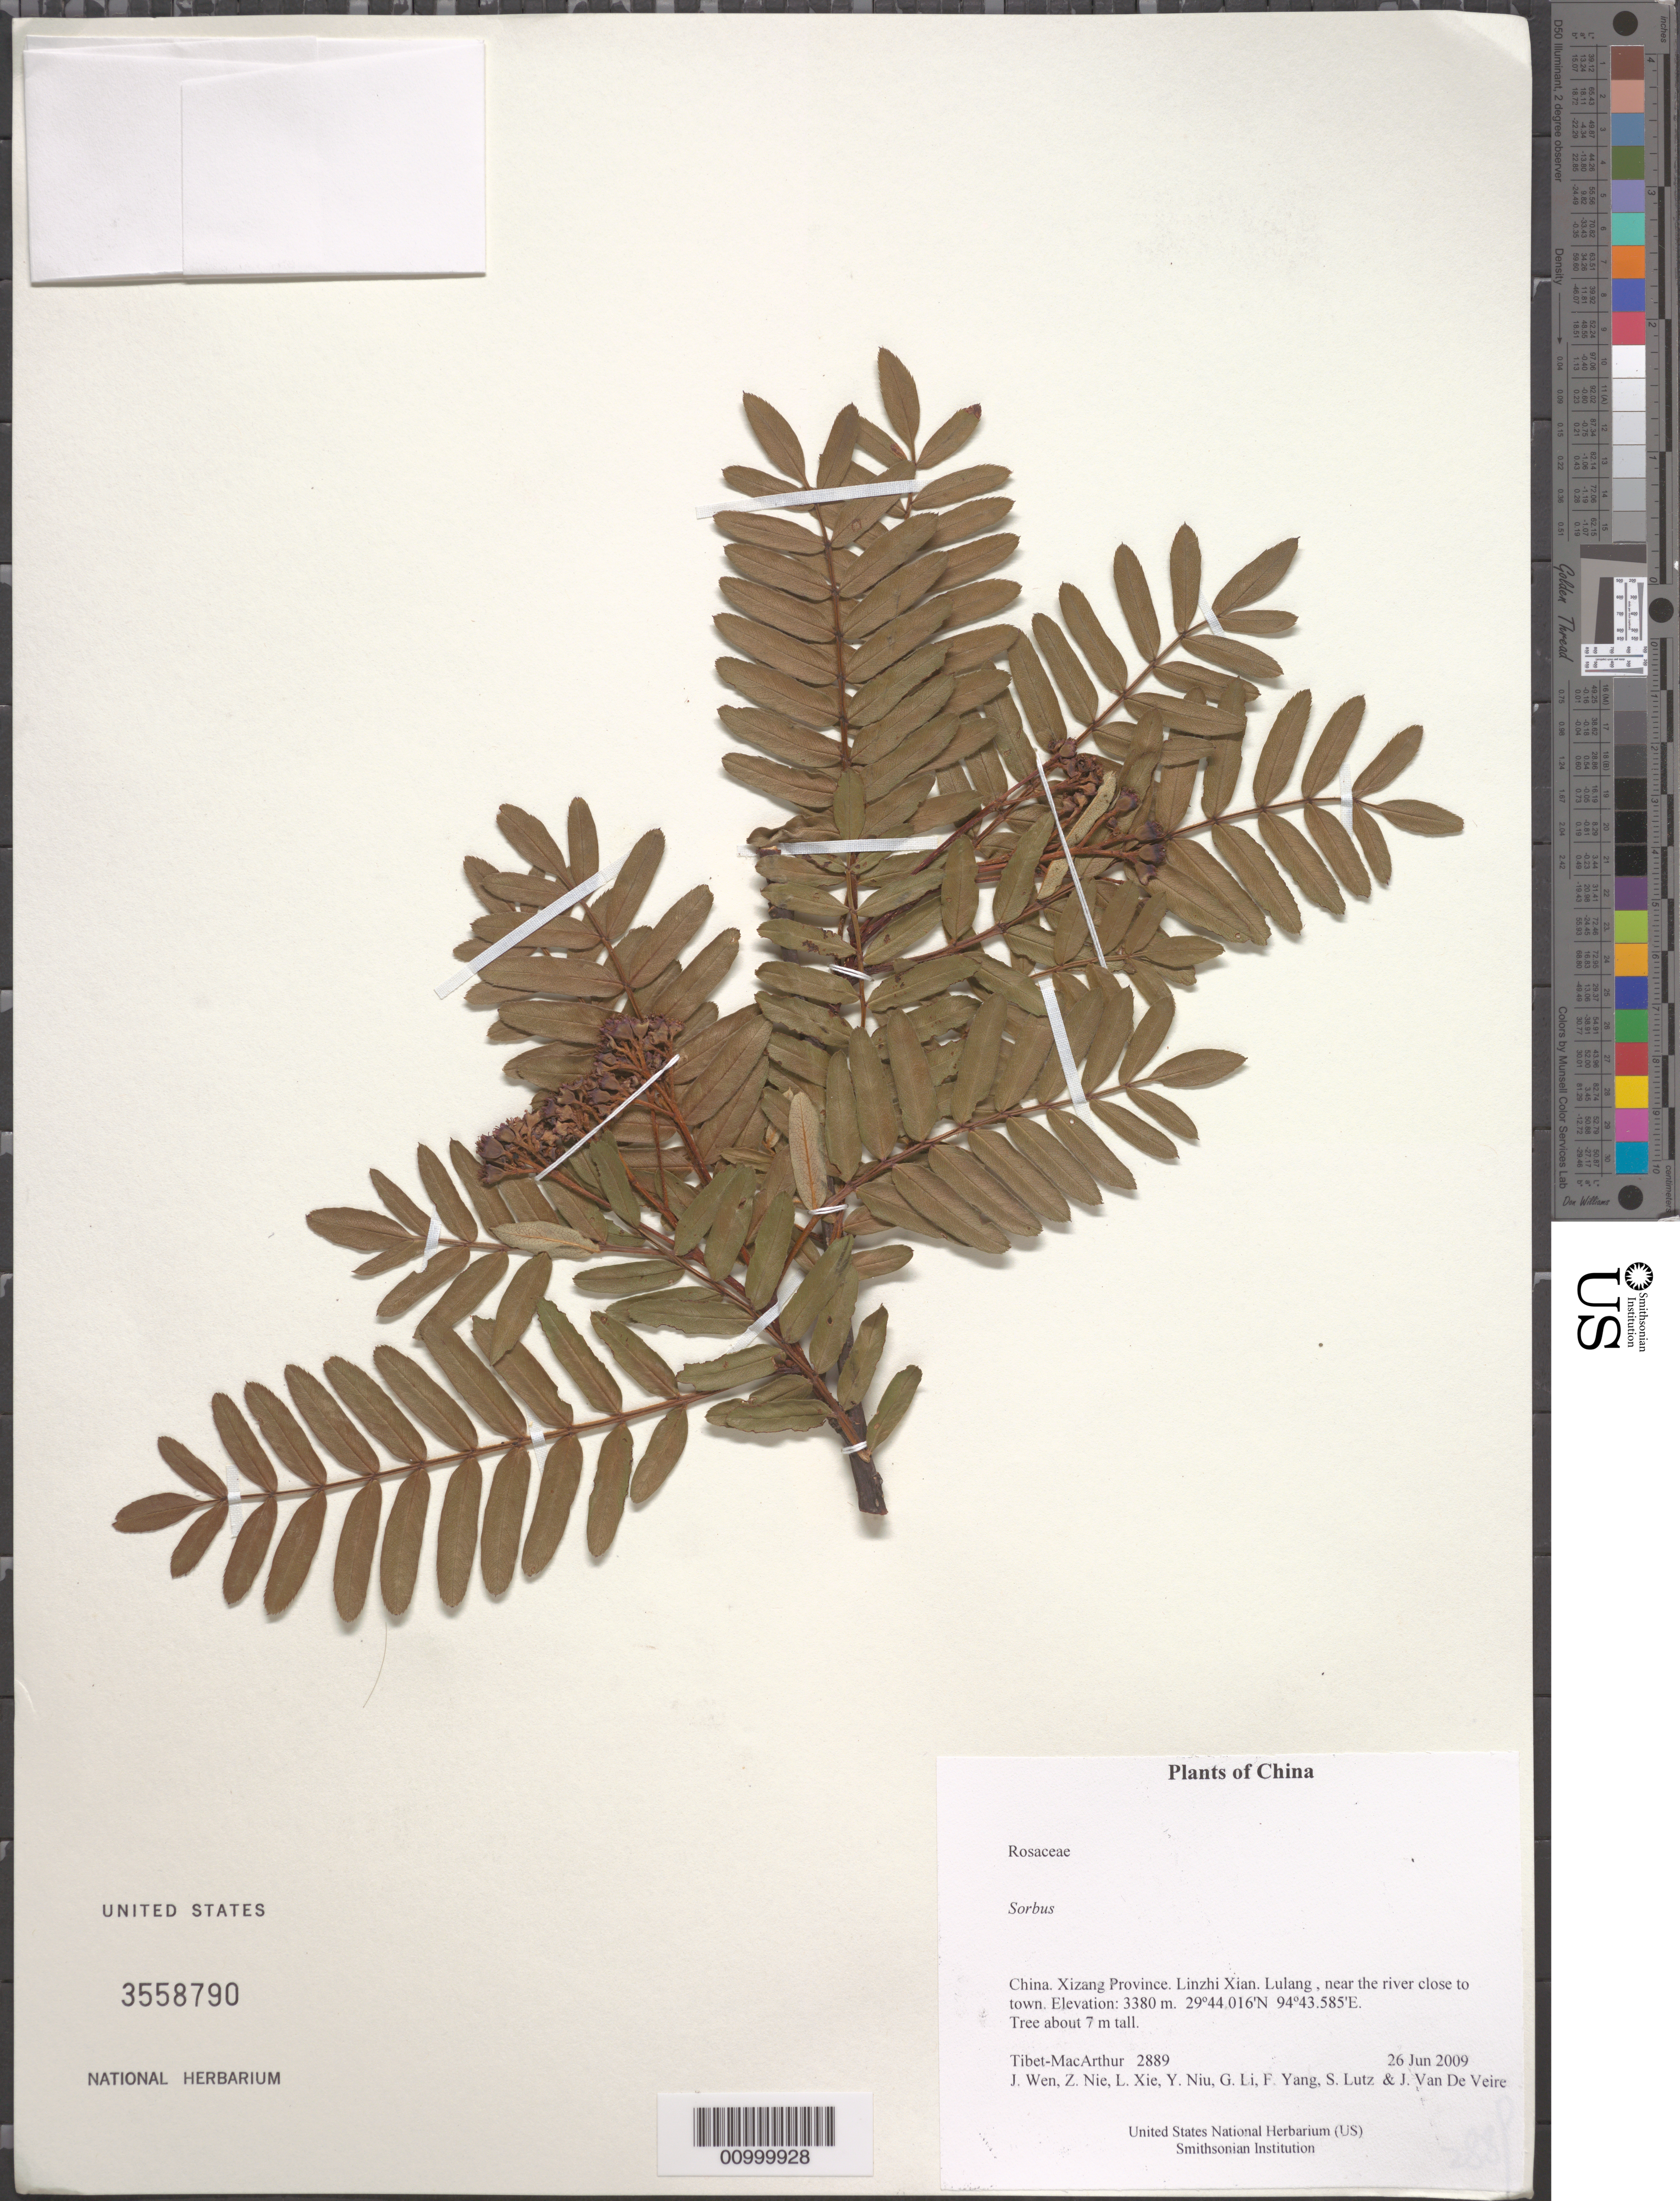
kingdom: Plantae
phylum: Tracheophyta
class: Magnoliopsida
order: Rosales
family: Rosaceae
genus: Sorbus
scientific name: Sorbus sp.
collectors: Tibet-MacArthur, J. Wen, Z. Nie, L. Xie, Y. Niu, G. Li, F. Yang, S. Lutz & J. Van De Veire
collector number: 2889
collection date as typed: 26 Jun 2009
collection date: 2009-06-26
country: China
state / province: Xizang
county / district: Linzhi Xian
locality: Lulang , near the river close to town.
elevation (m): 3380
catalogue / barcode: US 3558790